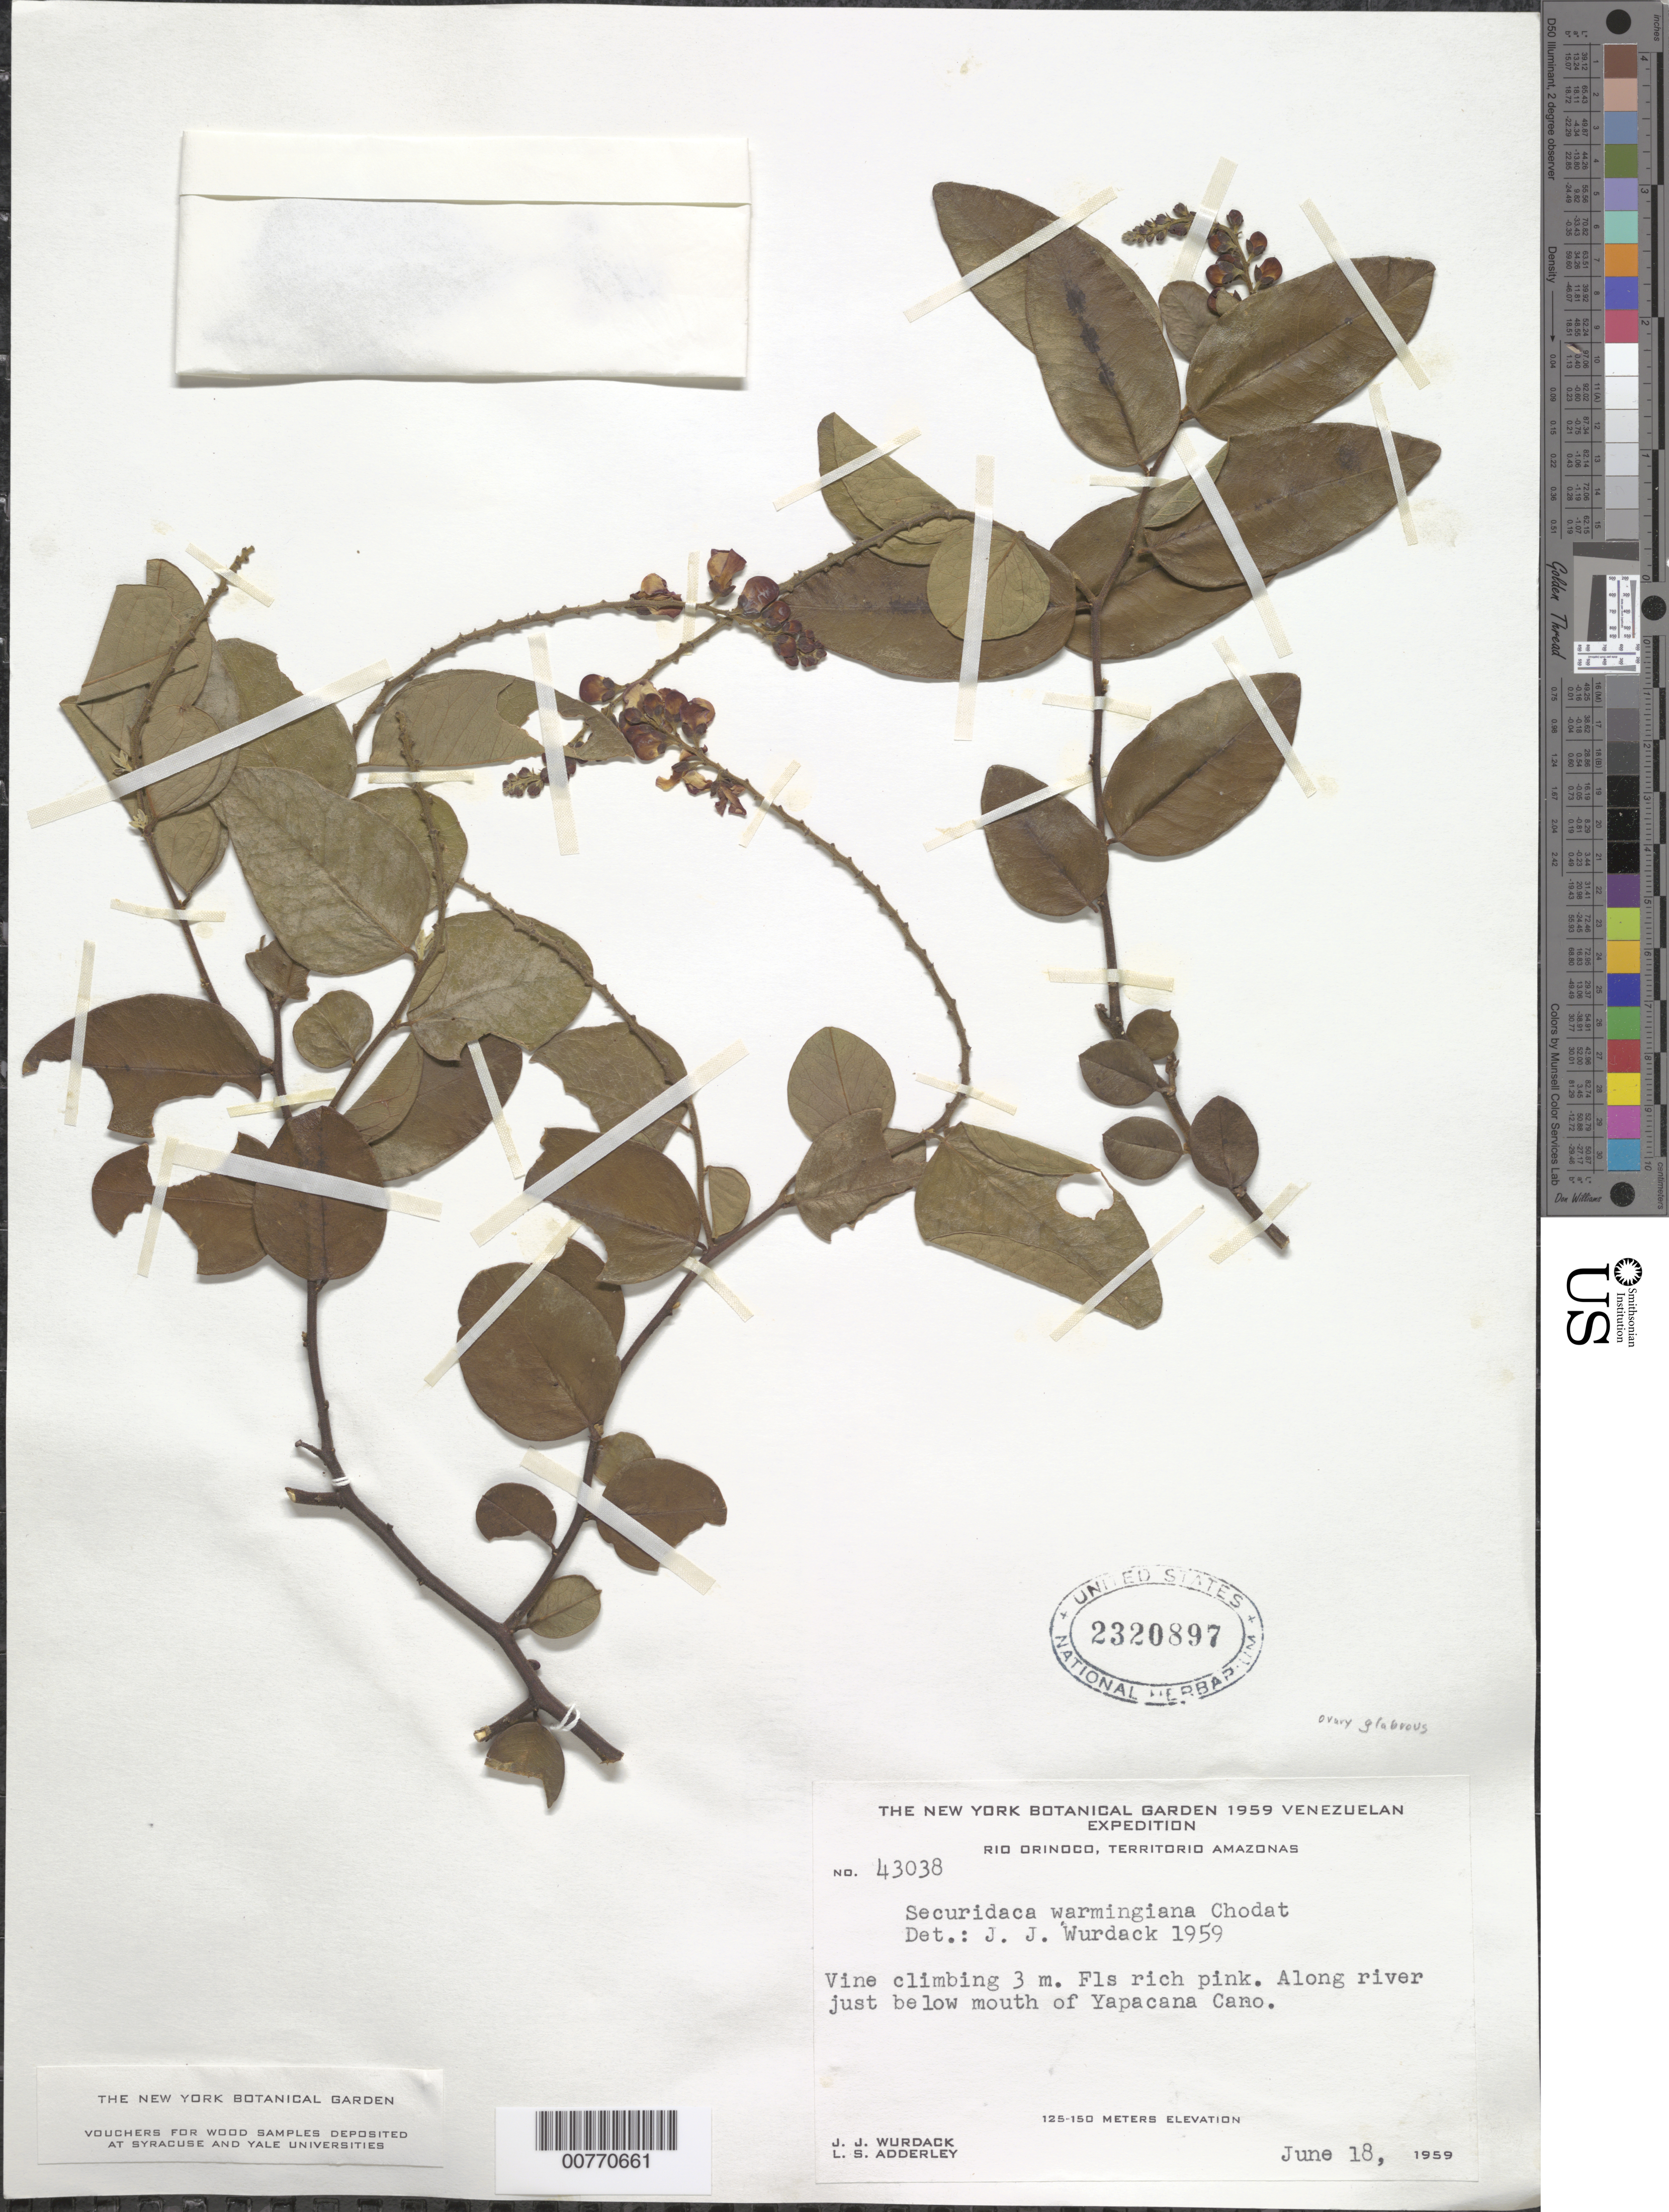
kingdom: Plantae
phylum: Tracheophyta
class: Magnoliopsida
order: Fabales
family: Polygalaceae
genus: Securidaca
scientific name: Securidaca warmingiana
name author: Chodat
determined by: Wurdack, John J., (US), US (UNITED STATES)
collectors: J. J. Wurdack & L. S. Adderley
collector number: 43038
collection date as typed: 18-Jun-59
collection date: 1959-06-18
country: Venezuela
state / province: Amazonas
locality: Río Orinoco, Caño Yapacana, just below mouth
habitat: Along river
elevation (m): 125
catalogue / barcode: US 2320897